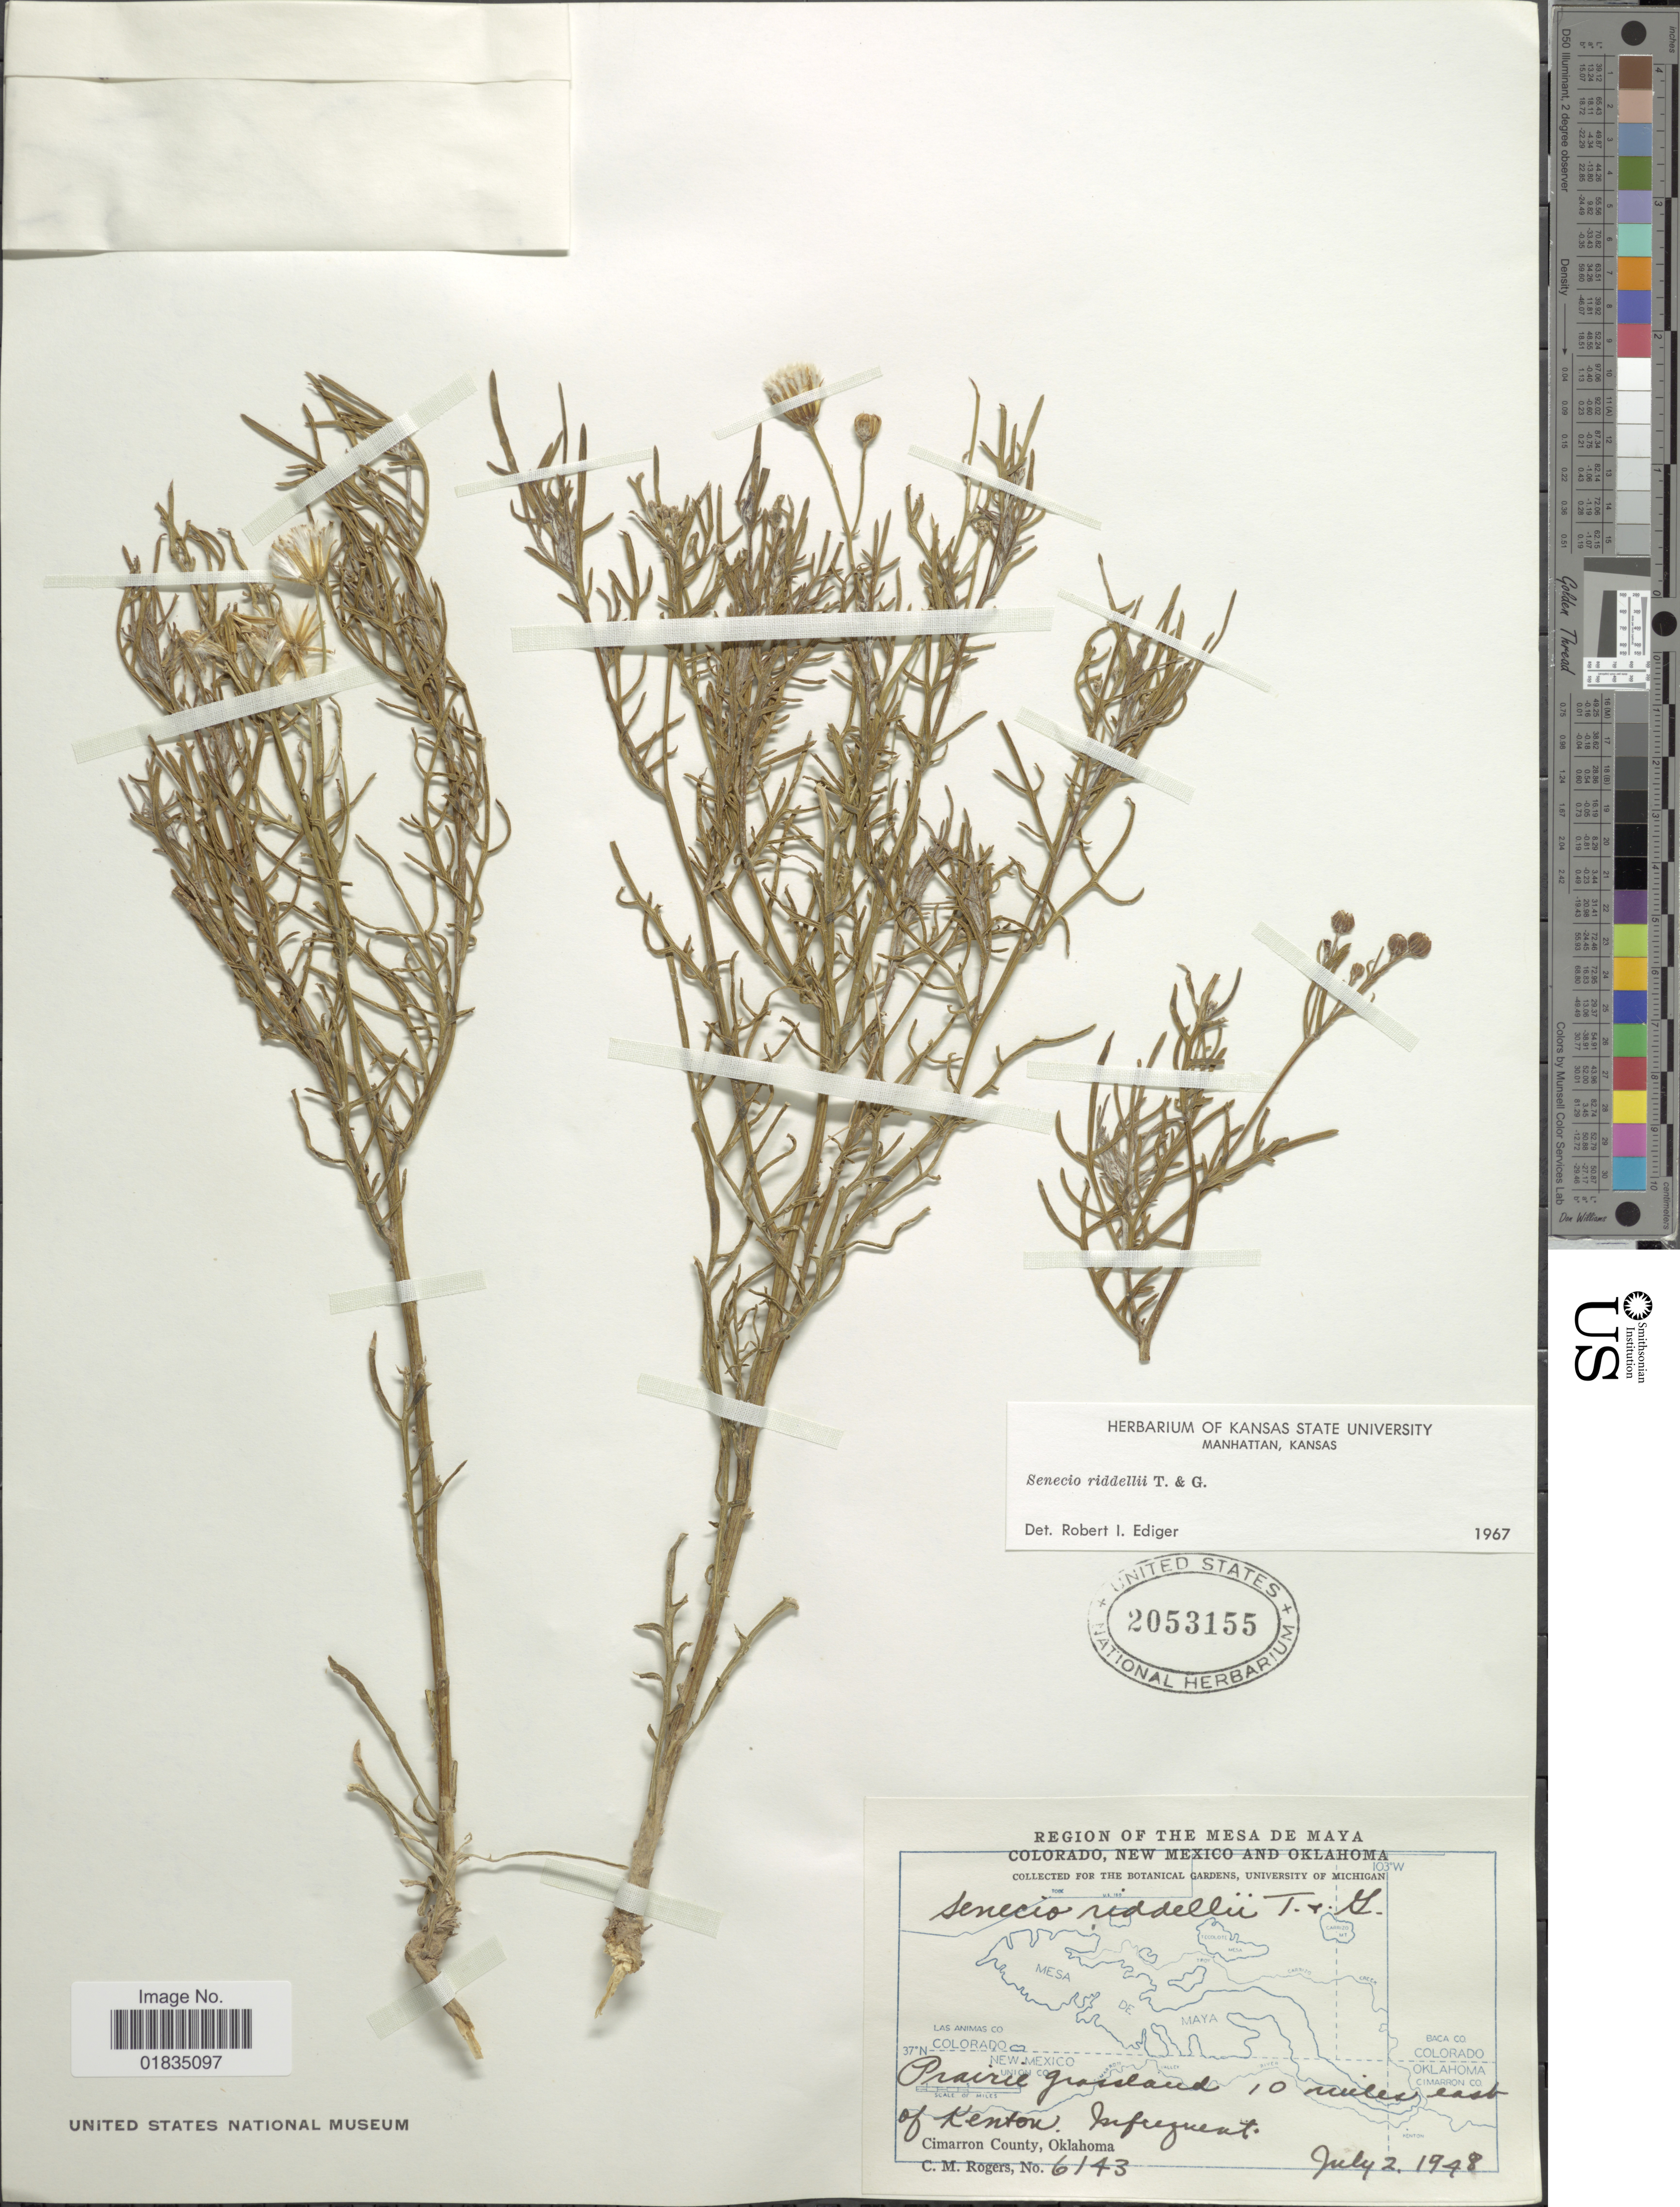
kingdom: Plantae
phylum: Tracheophyta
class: Magnoliopsida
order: Asterales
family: Asteraceae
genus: Senecio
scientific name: Senecio riddellii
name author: Torr. & A. Gray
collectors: C. M. Rogers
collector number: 6143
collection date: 1948-07-02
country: United States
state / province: Oklahoma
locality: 10 miles east of Kenton, Cimarron County. The Mesa de Maya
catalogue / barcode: US 2053155